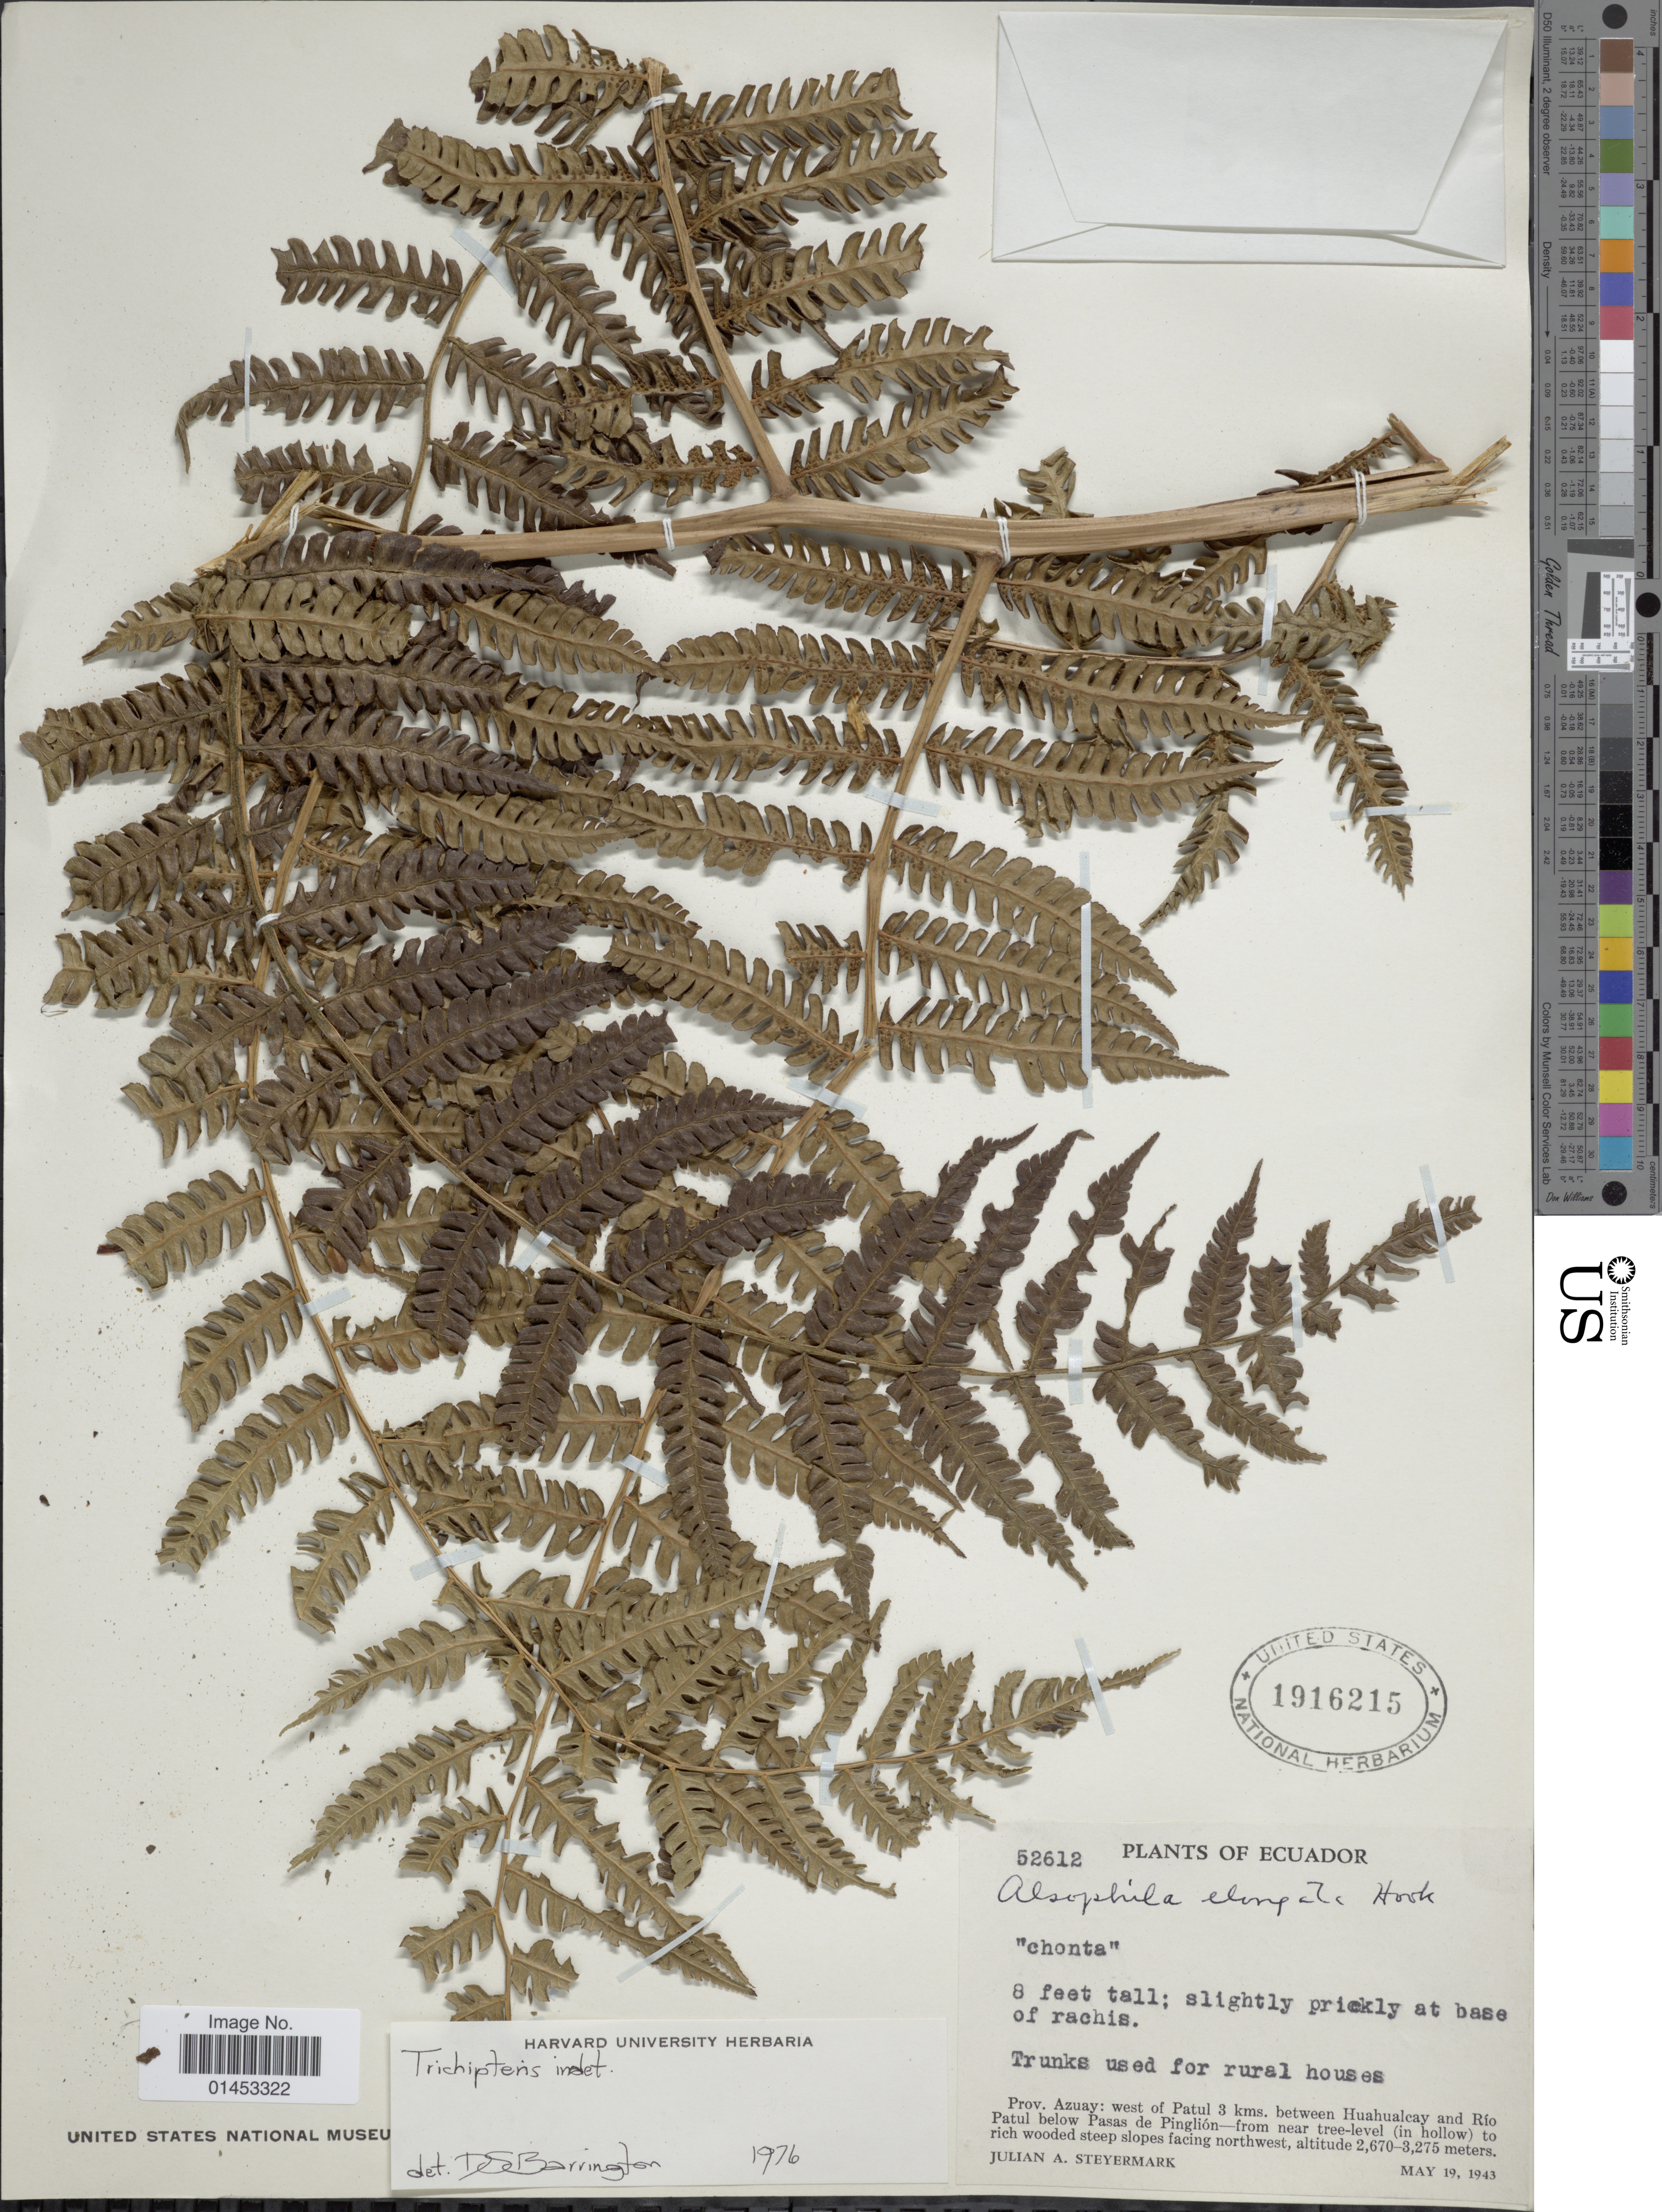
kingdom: Plantae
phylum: Tracheophyta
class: Polypodiopsida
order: Cyatheales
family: Cyatheaceae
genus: Cyathea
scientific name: Cyathea sp.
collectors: J. Steyermark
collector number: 52612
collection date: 1943-05-19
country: Ecuador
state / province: Azuay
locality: Prov. Azuay: west of Patul 3kms between Huahualcay and Rio Patul below Pasas de Pinglion-from near tree-level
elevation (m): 2670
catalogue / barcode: US 1916215